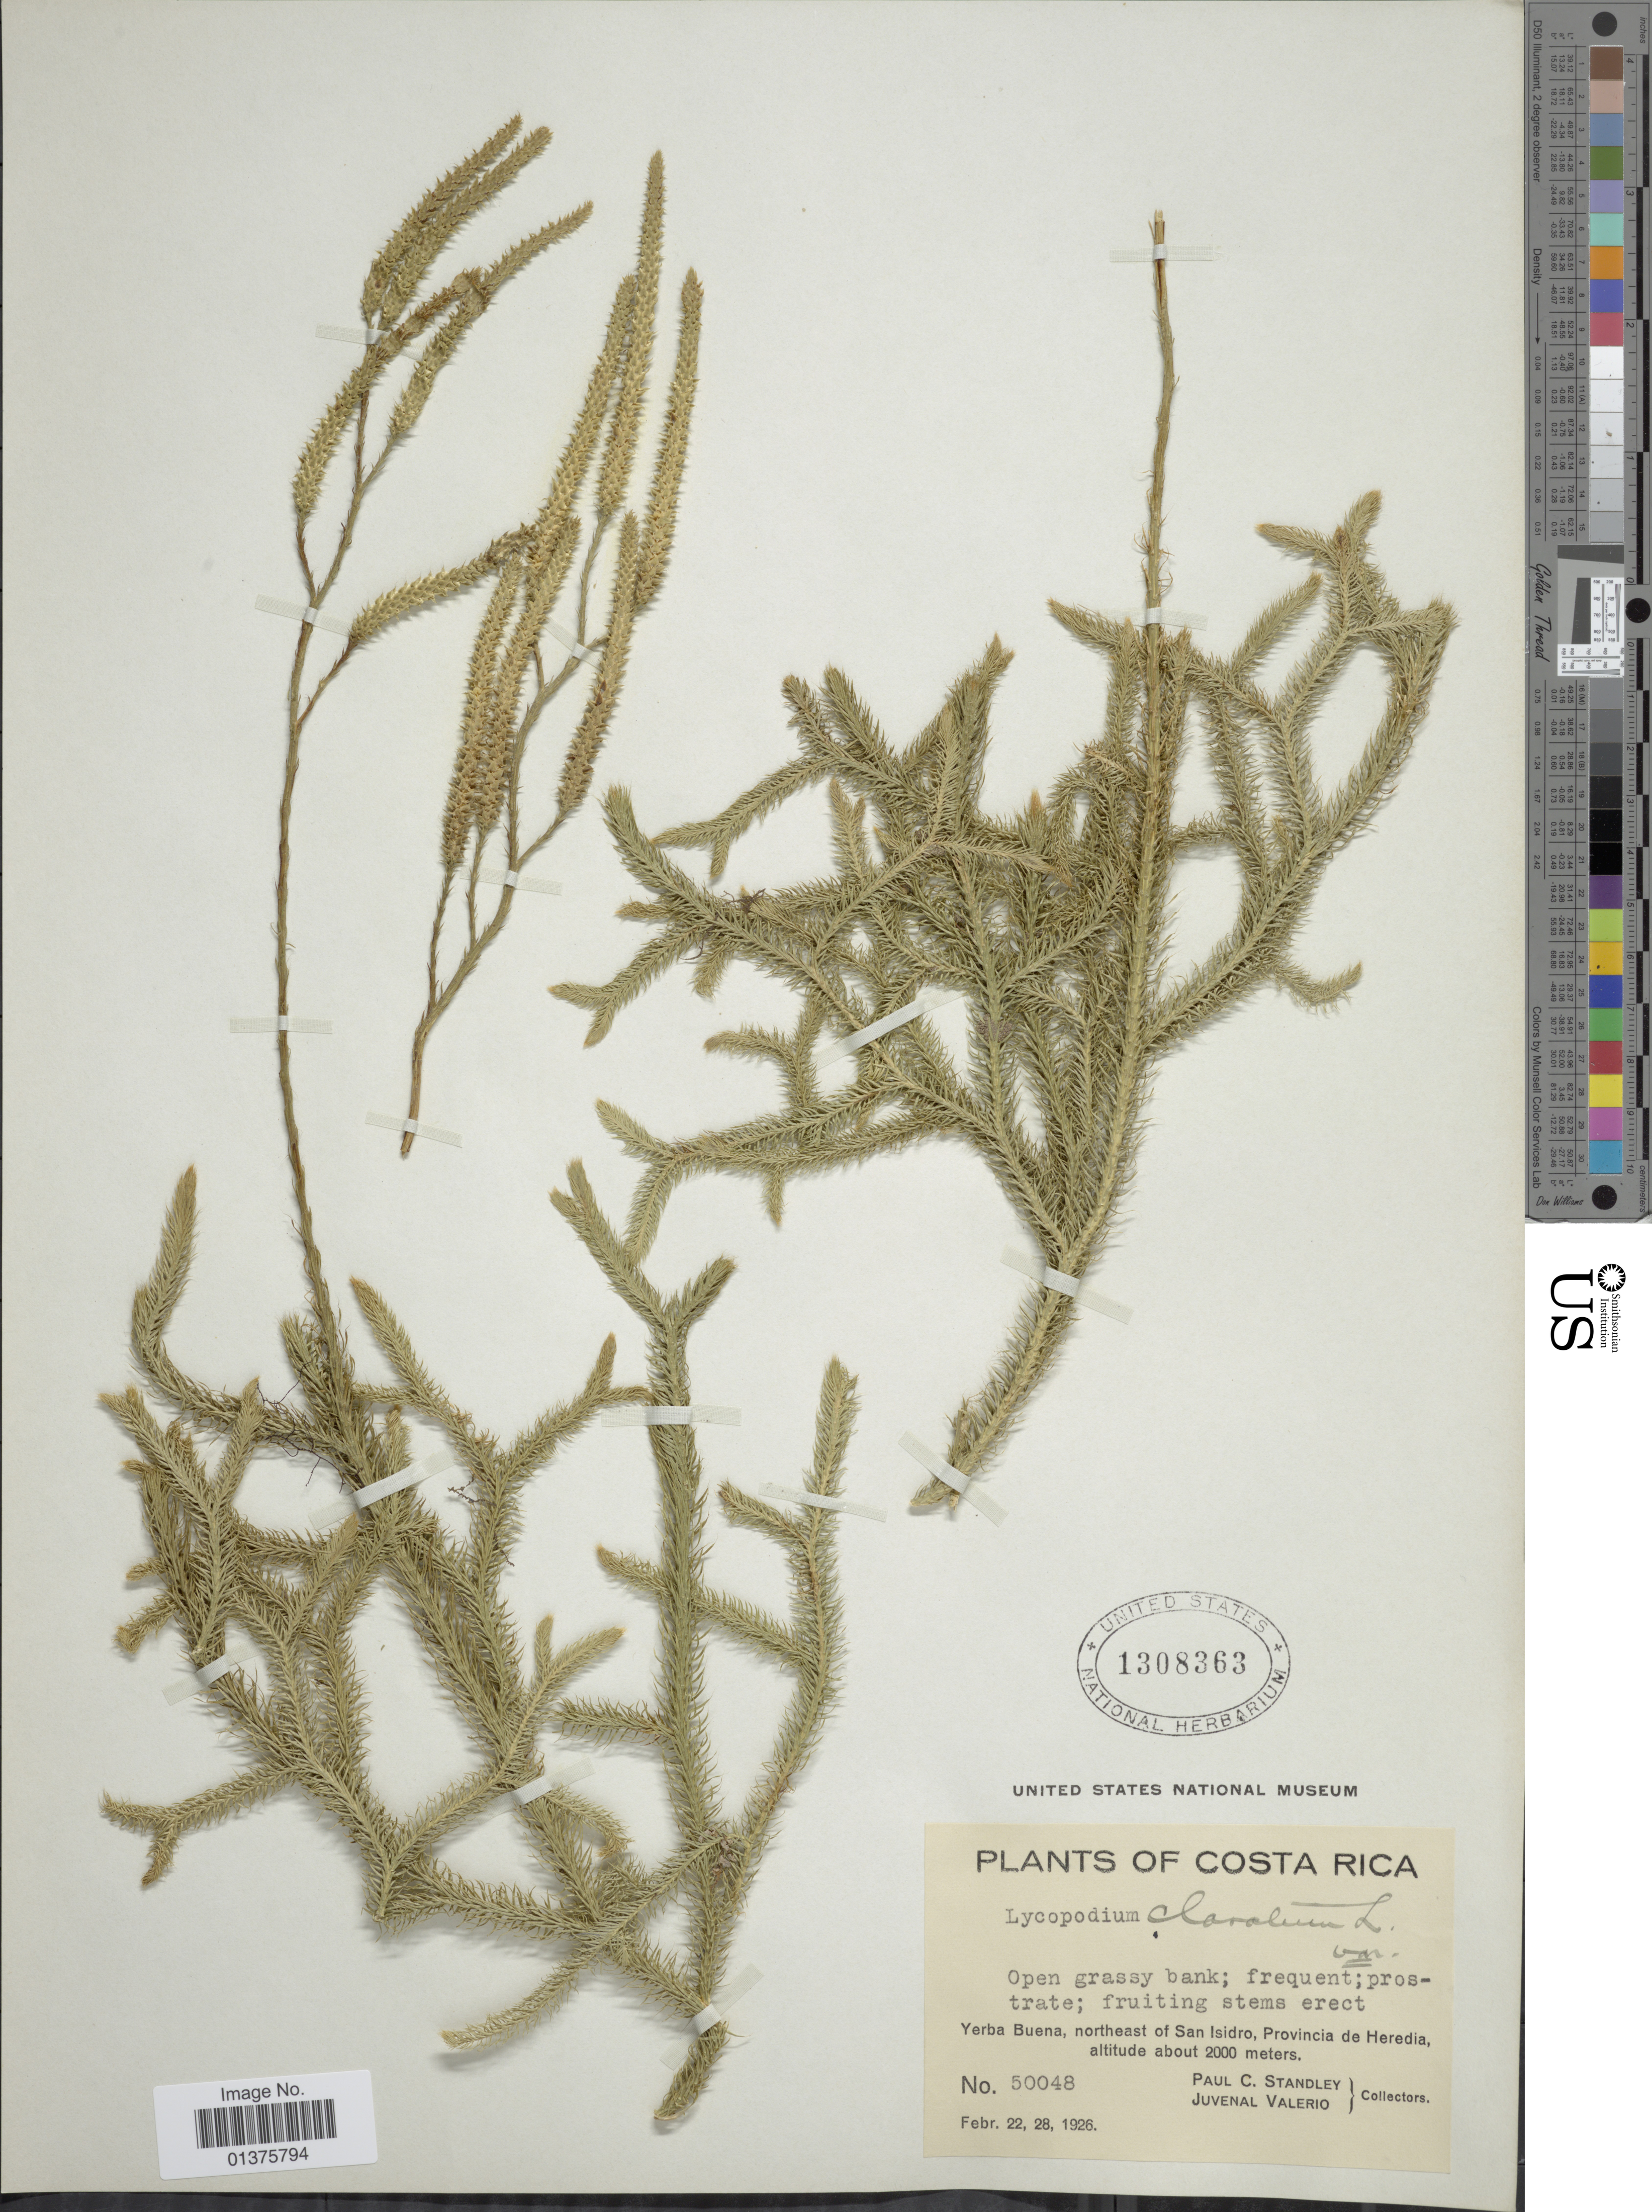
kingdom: Plantae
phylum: Tracheophyta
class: Lycopodiopsida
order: Lycopodiales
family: Lycopodiaceae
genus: Lycopodium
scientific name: Lycopodium clavatum var. aristatum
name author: (Humb. & Bonpl. ex Willd.) Spring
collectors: P. C. Standley & J. Valerio R.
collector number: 50048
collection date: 1926-02-22/1926-02-28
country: Costa Rica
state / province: Heredia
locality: Yerba Buena, northeast of San Isidro, Provincia de Heredia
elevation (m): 2000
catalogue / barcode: US 50048